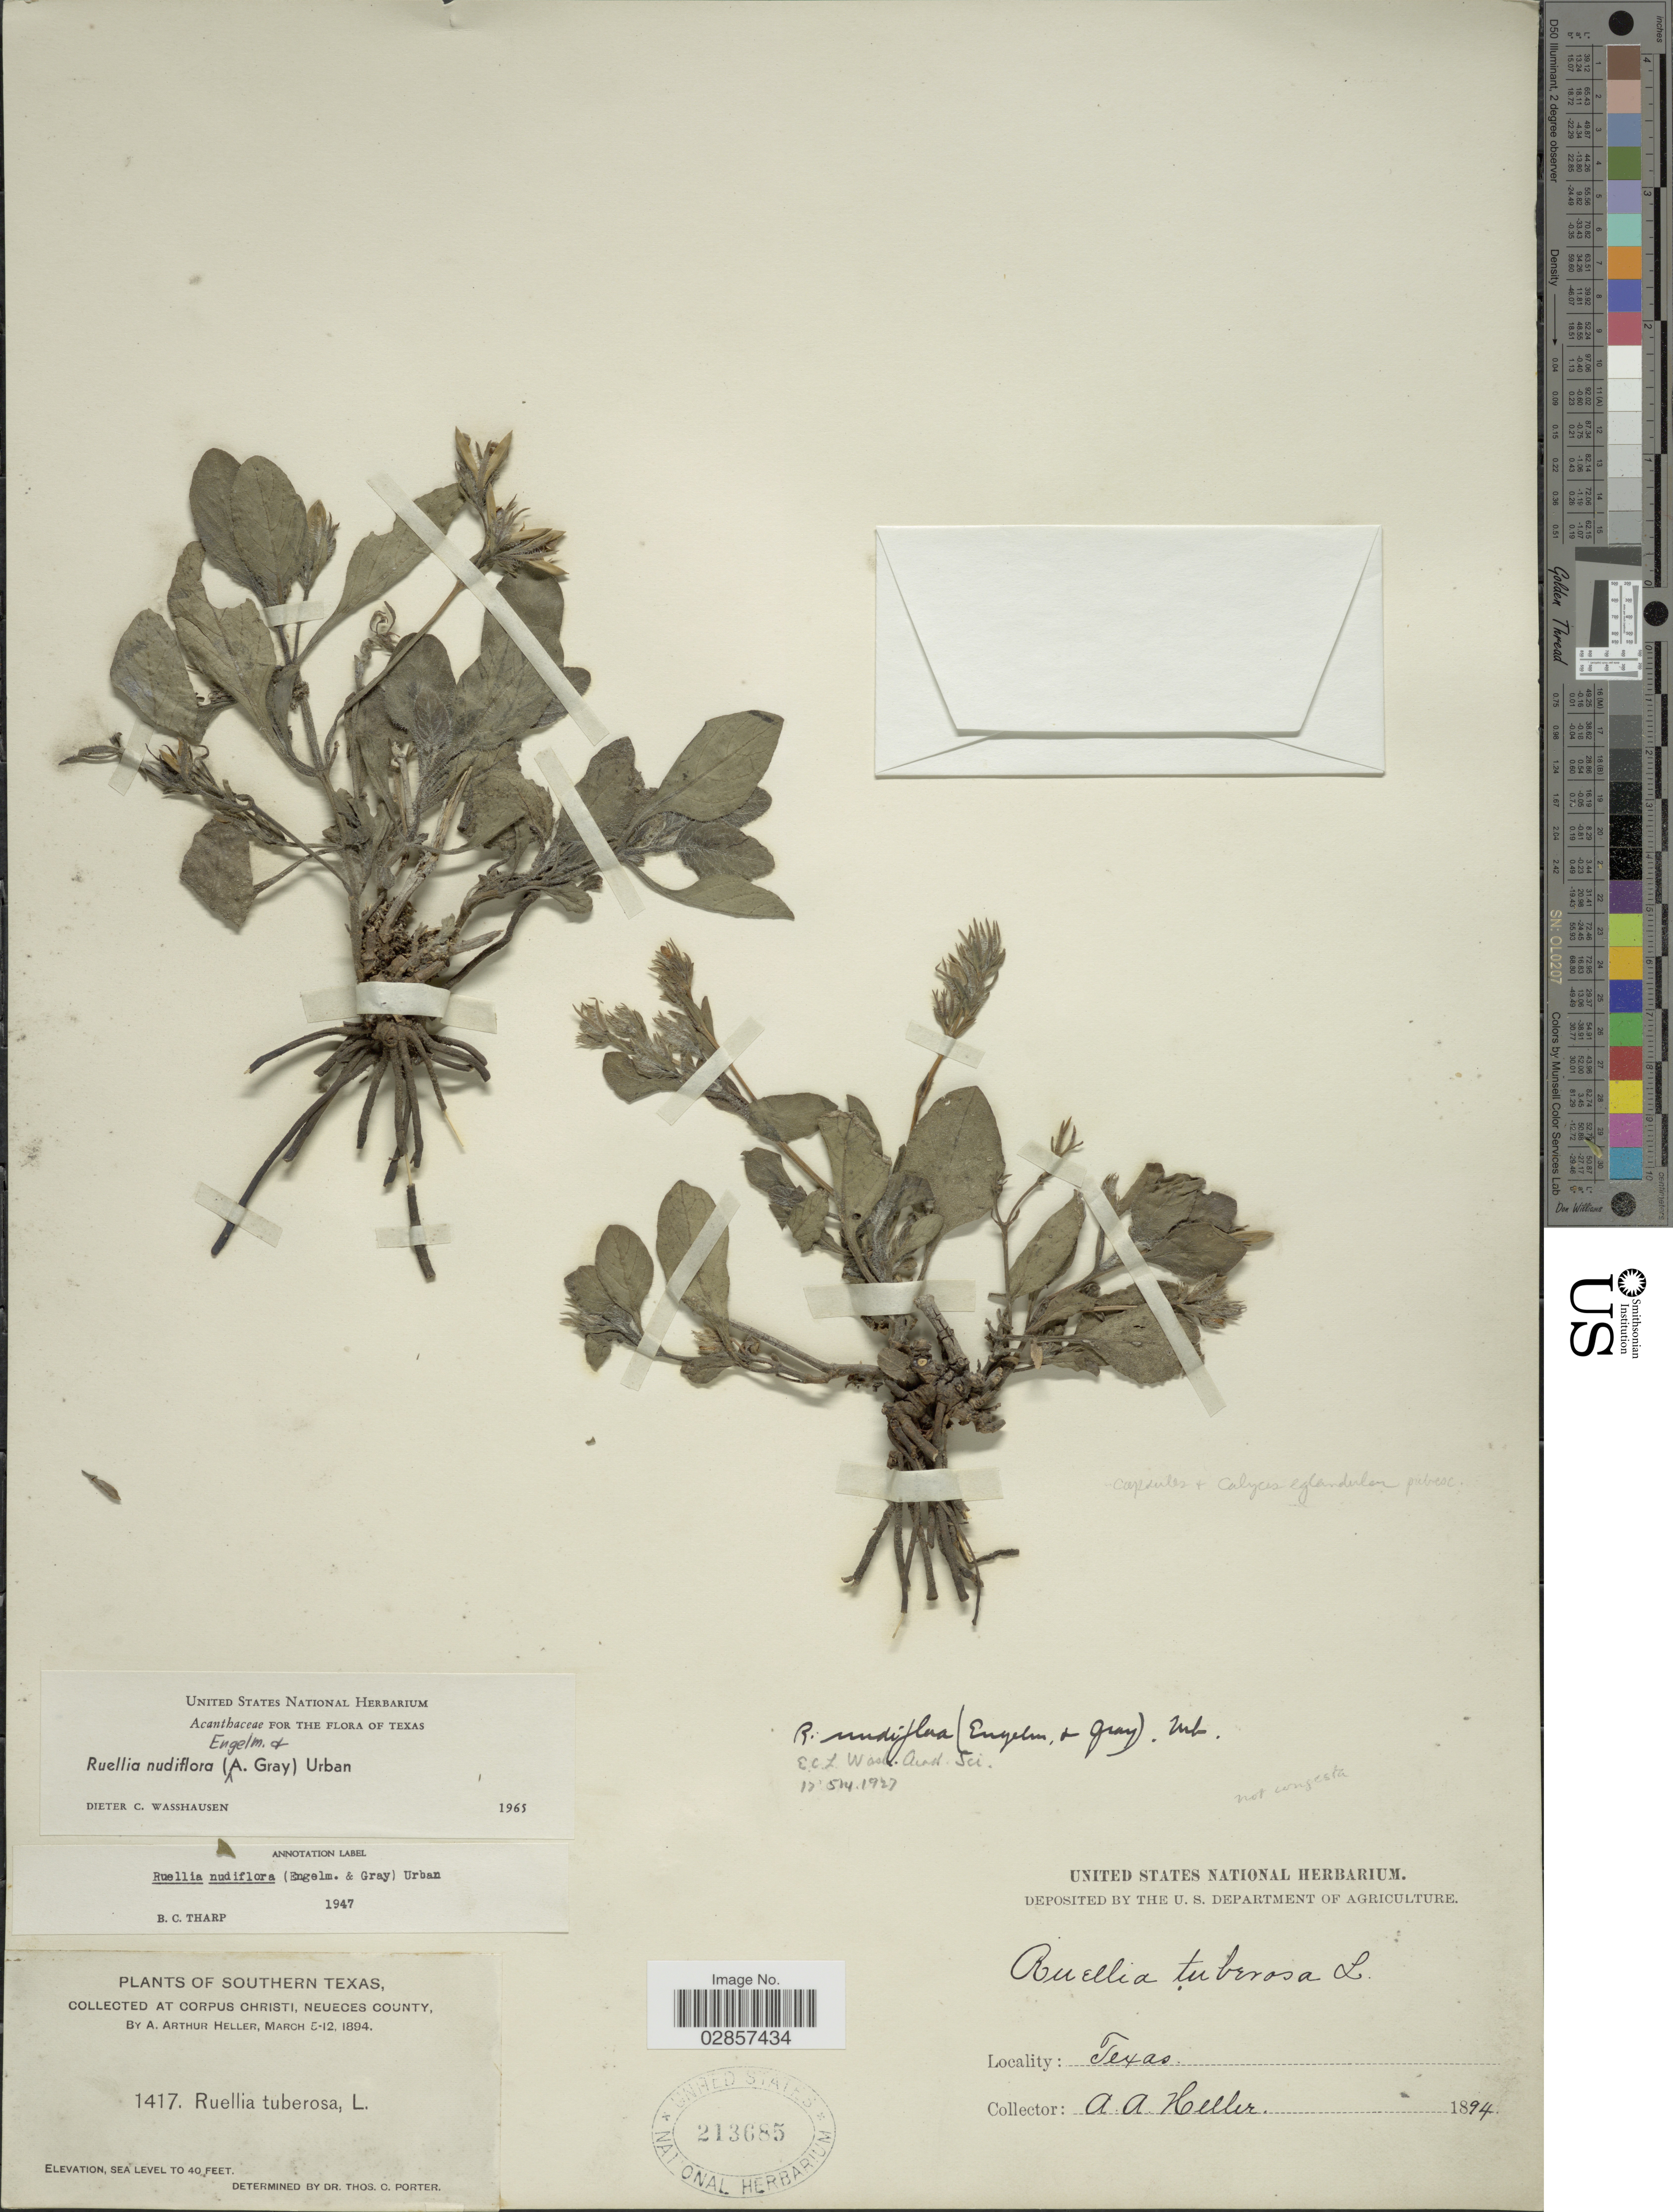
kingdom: Plantae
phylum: Tracheophyta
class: Magnoliopsida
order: Lamiales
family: Acanthaceae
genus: Ruellia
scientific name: Ruellia nudiflora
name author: (Engelm. & A. Gray) Urb.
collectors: A. A. Heller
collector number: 1417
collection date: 1894-03-05/1894-03-12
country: United States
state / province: Texas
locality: Southern Texas, At Corpus Christi, Neueces County.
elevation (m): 0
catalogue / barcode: US 213685